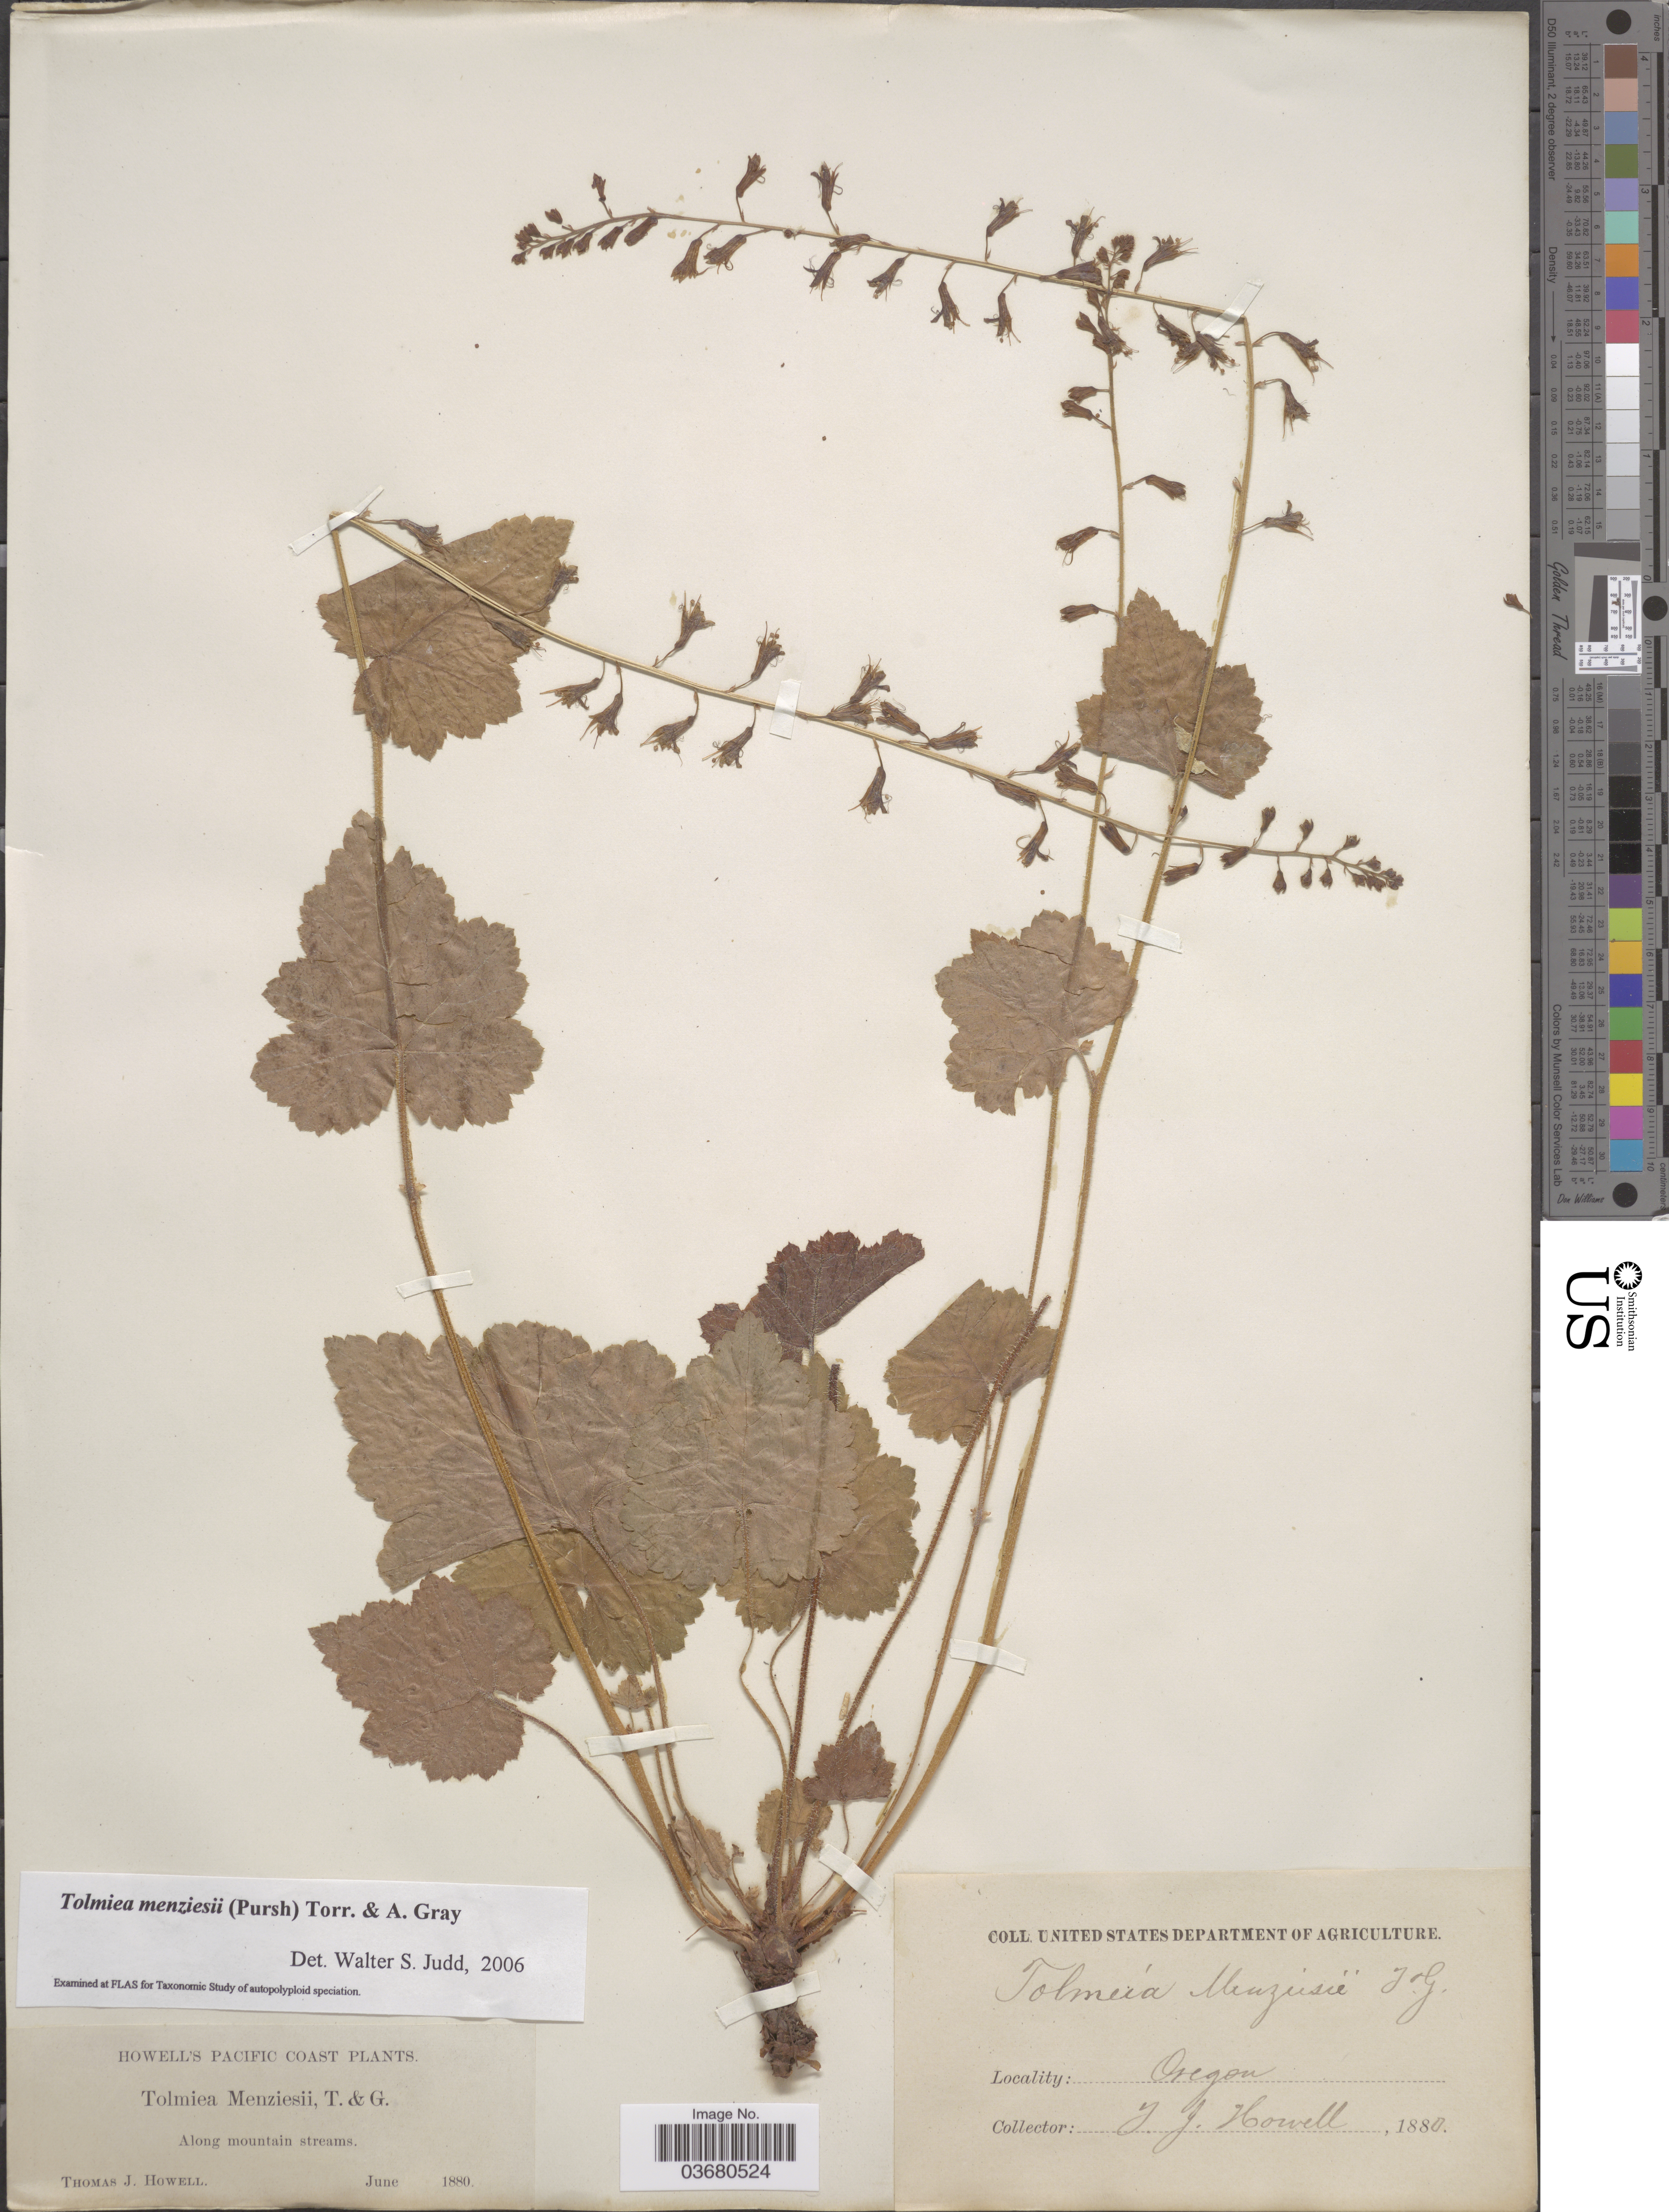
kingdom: Plantae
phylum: Tracheophyta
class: Magnoliopsida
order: Saxifragales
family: Saxifragaceae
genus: Tolmiea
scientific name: Tolmiea menziesii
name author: (Pursh) Torr. & A. Gray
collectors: T. J. Howell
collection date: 1880-06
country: United States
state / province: Oregon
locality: Pacific Coast. Along mountain streams.